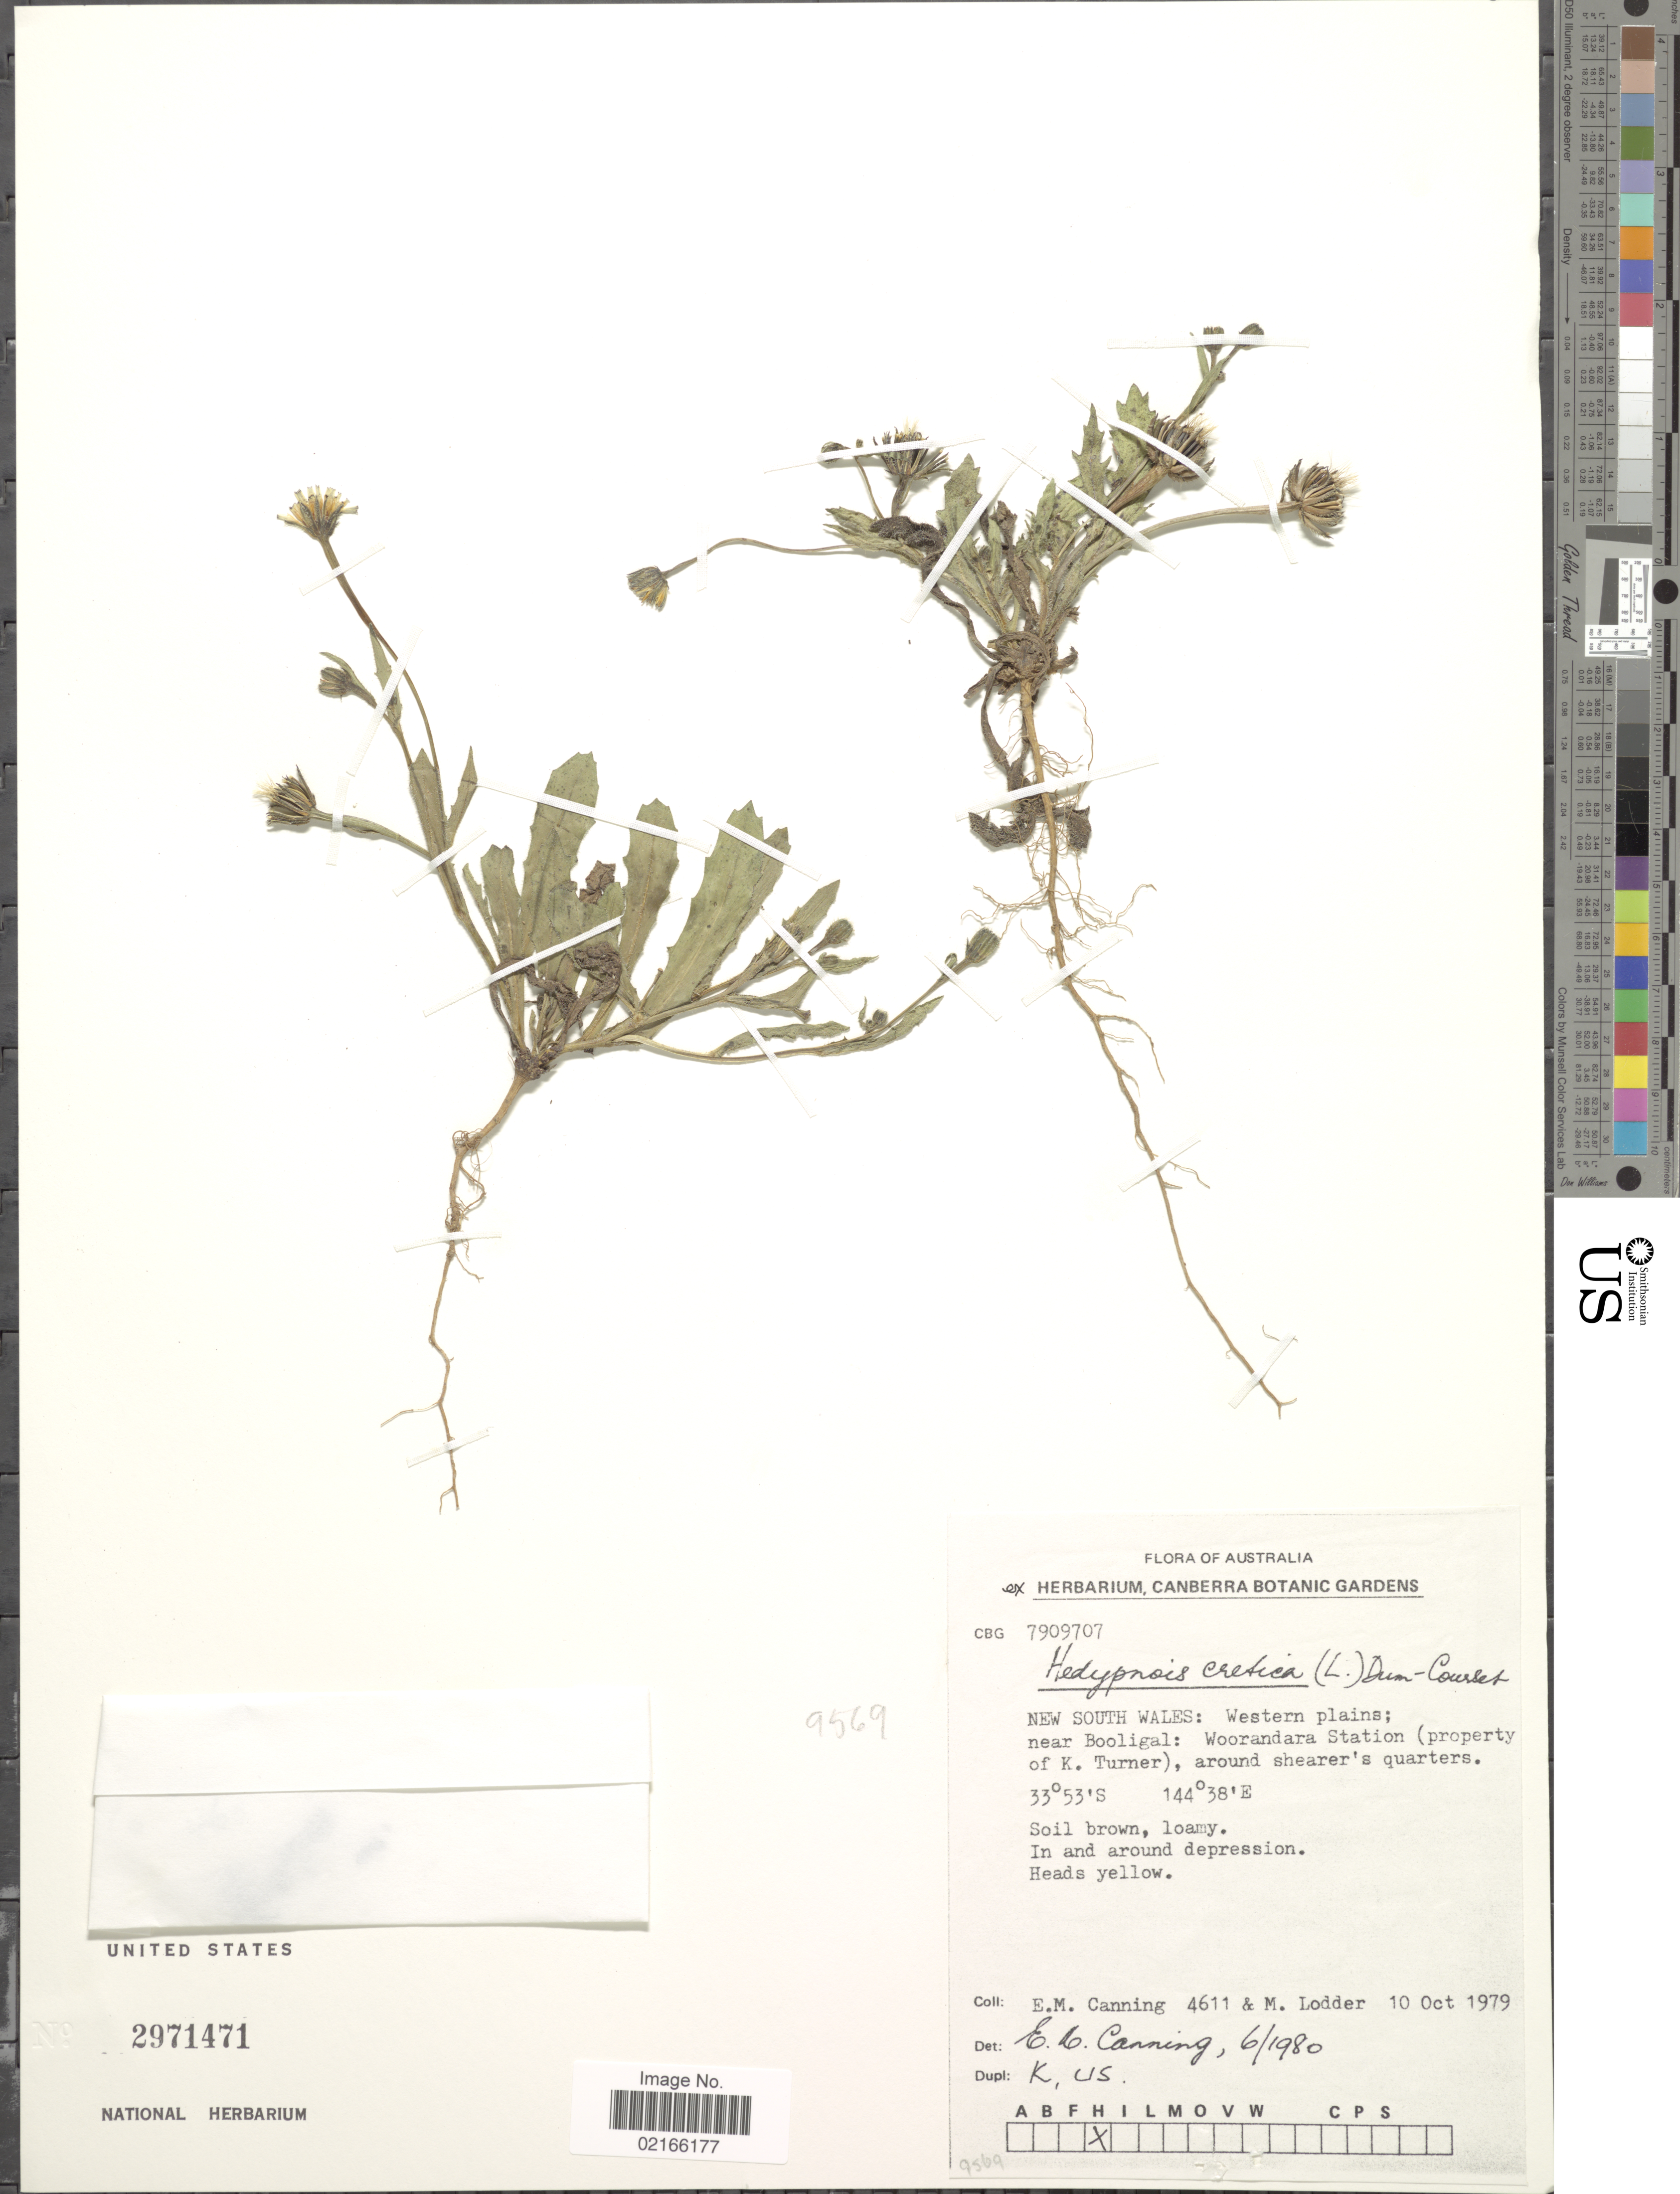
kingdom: Plantae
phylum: Tracheophyta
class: Magnoliopsida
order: Asterales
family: Asteraceae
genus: Hedypnois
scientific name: Hedypnois rhagadioloides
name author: (L.) F.W. Schmidt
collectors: E. Canning & M. Lodder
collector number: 4611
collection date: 1979-10-10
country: Australia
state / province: New South Wales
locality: Western plains; near Booligal: Woorandara Station (property of K. Turner), around shearer's quarters)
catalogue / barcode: US 2971471